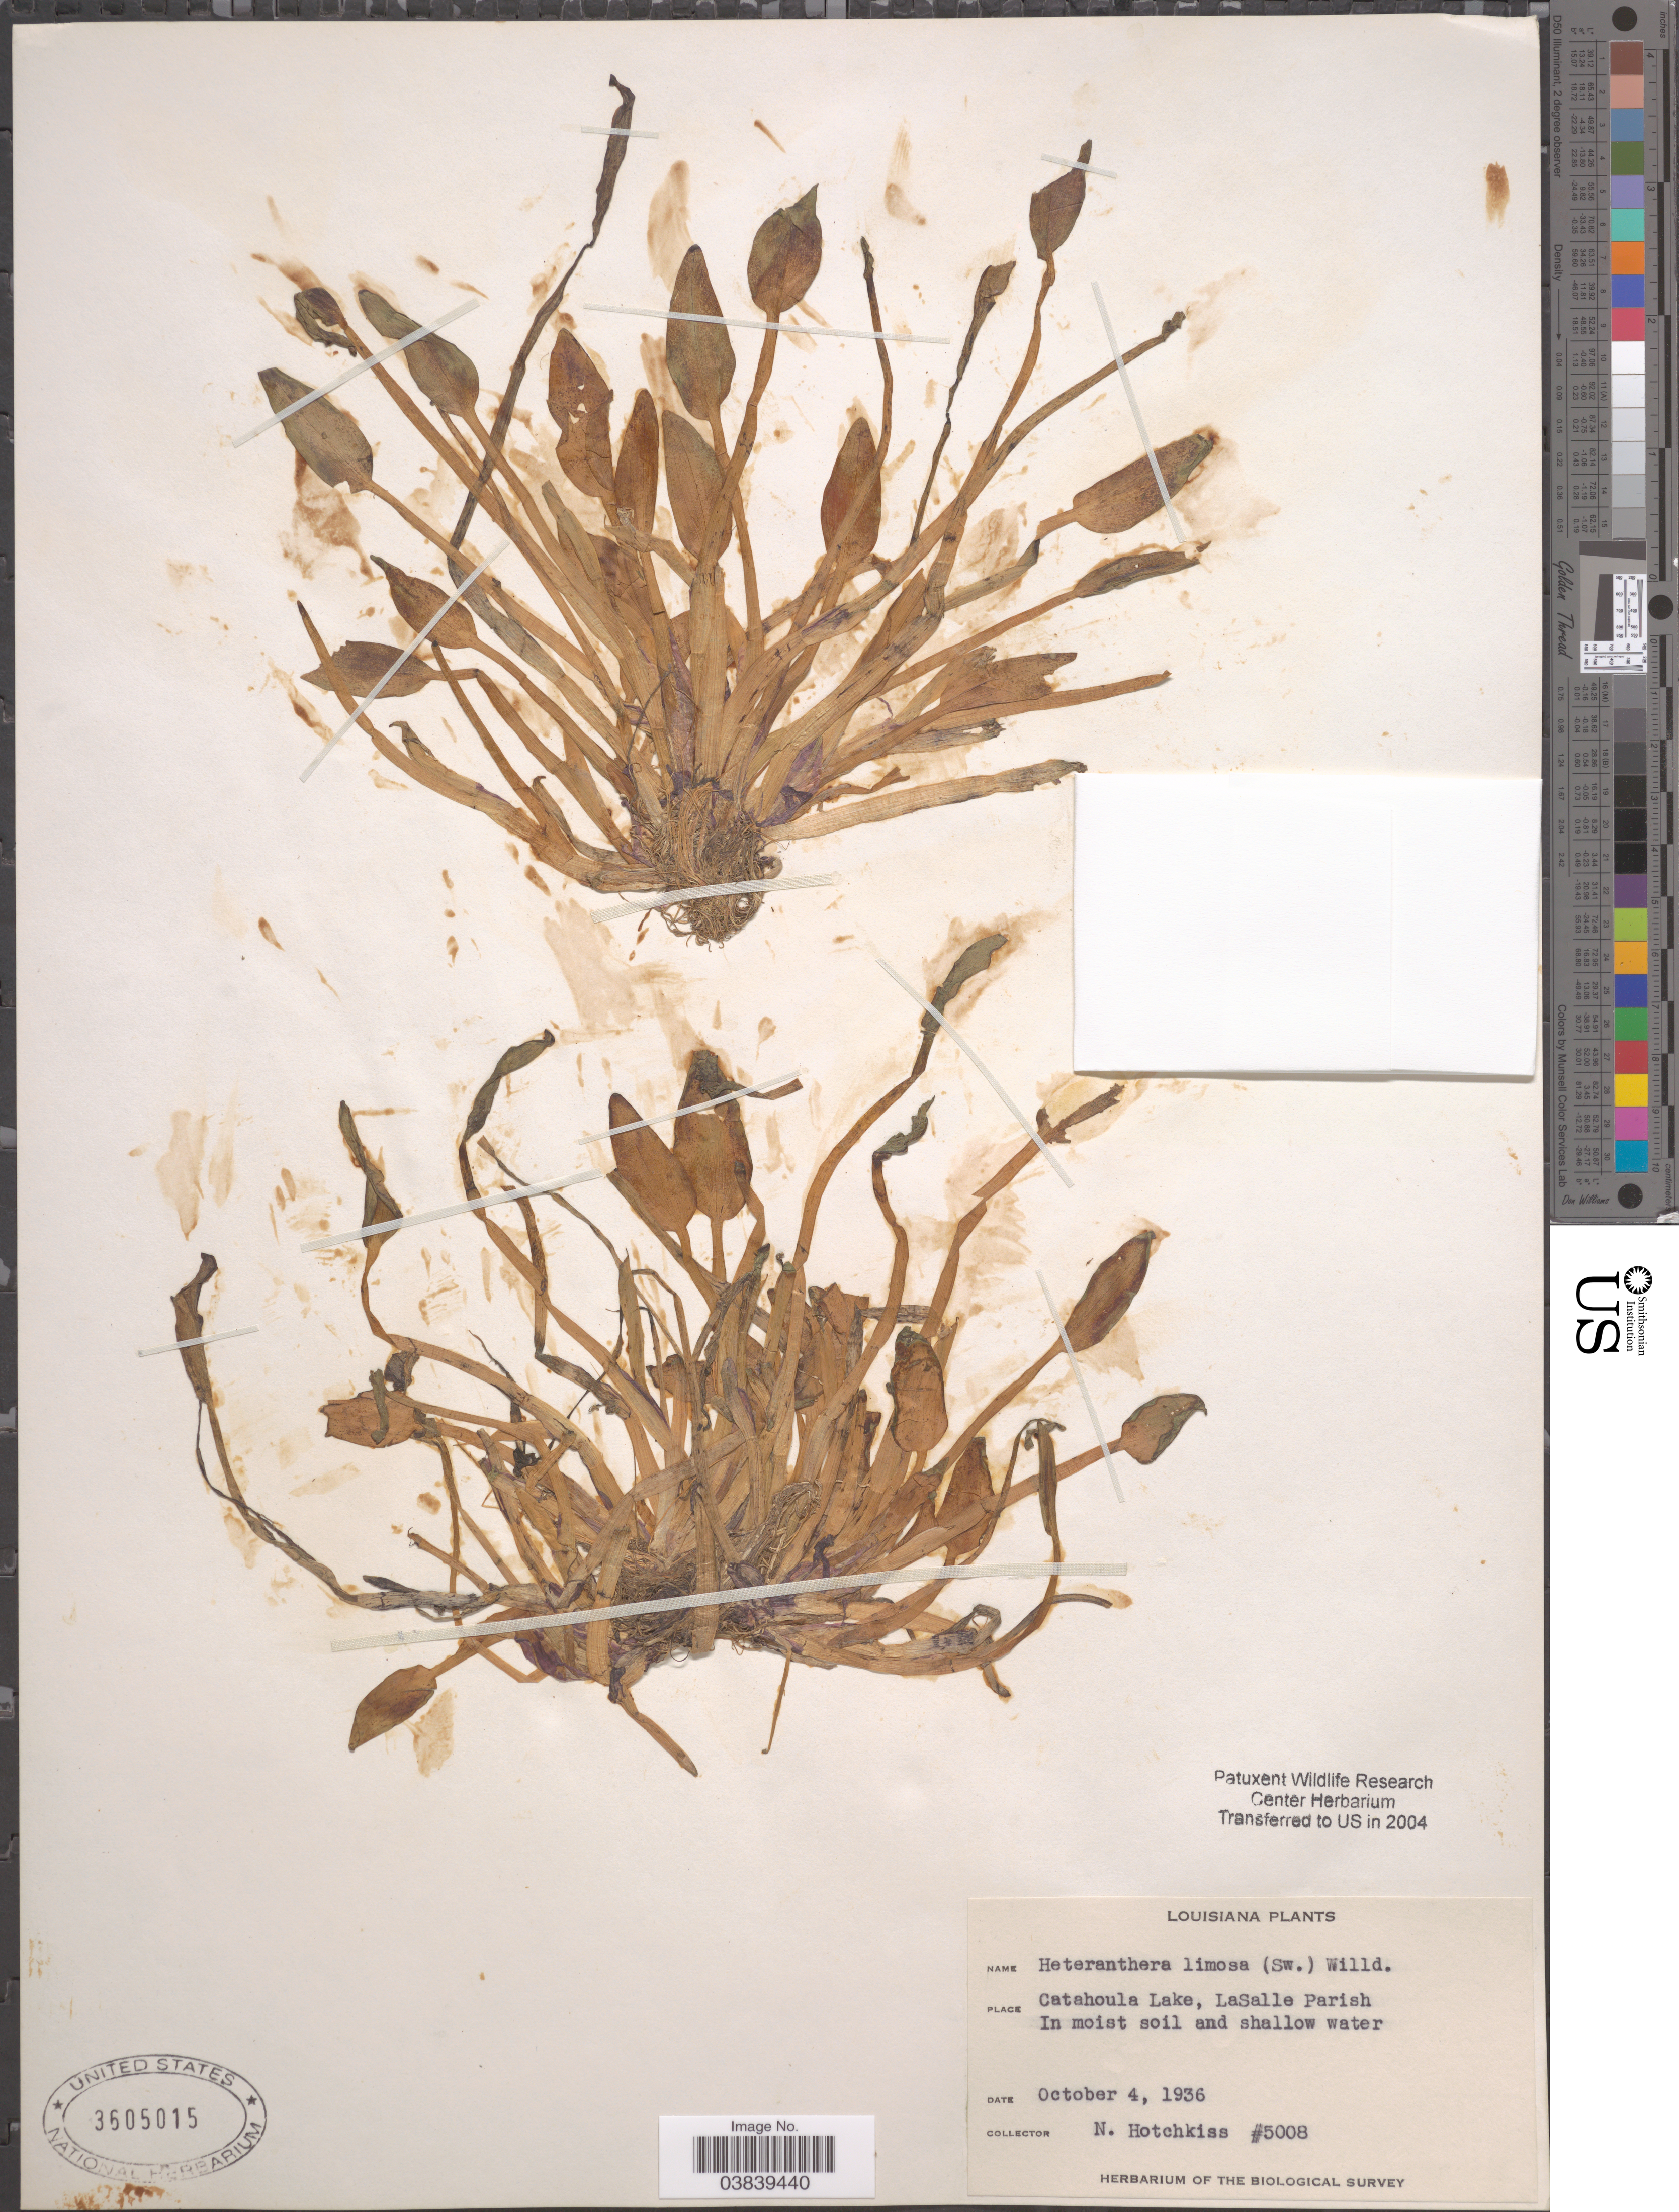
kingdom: Plantae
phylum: Tracheophyta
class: Liliopsida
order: Commelinales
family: Pontederiaceae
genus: Heteranthera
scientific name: Heteranthera limosa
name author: (Sw.) Willd.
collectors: N. Hotchkiss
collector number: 5008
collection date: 1936-10-04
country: United States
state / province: Louisiana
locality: Catahoula Lake, LaSalle Parish.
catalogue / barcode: US 3605015